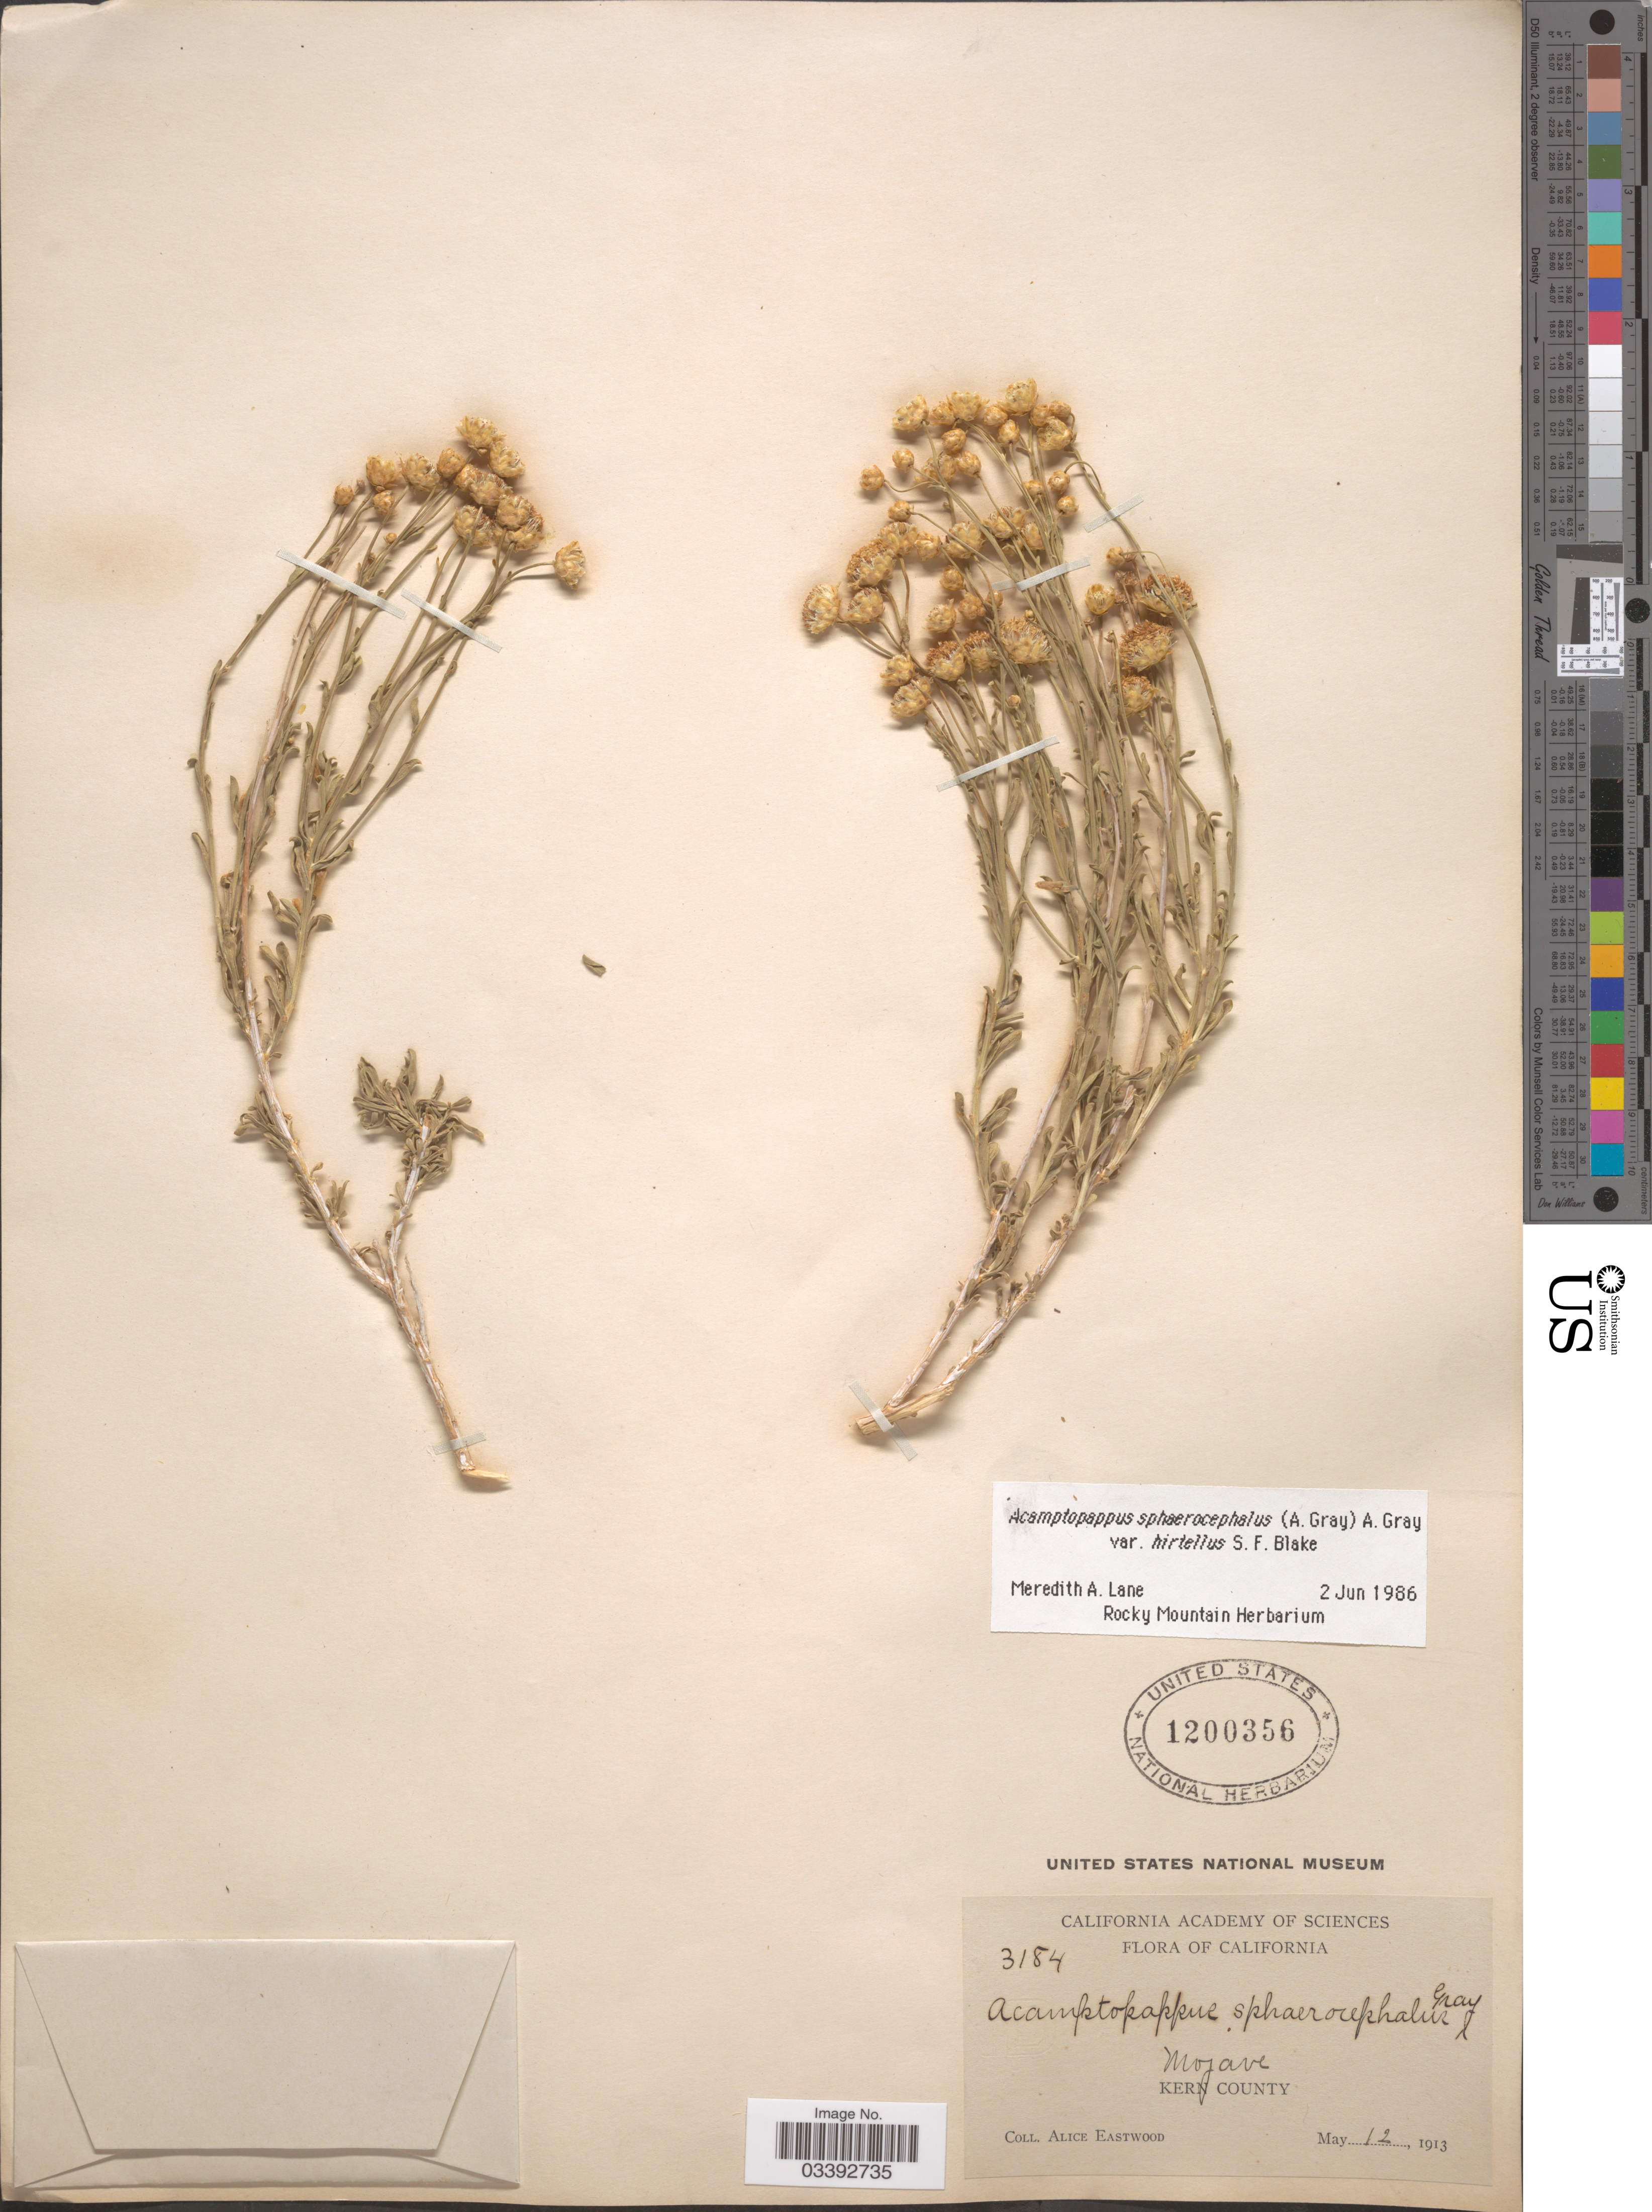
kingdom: Plantae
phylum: Tracheophyta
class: Magnoliopsida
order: Asterales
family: Asteraceae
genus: Acamptopappus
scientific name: Acamptopappus sphaerocephalus var. hirtellus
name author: S.F. Blake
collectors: A. Eastwood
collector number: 3184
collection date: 1913-05-12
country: United States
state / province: California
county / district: Kern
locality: Mojave. Kern County.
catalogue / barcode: US 1200356